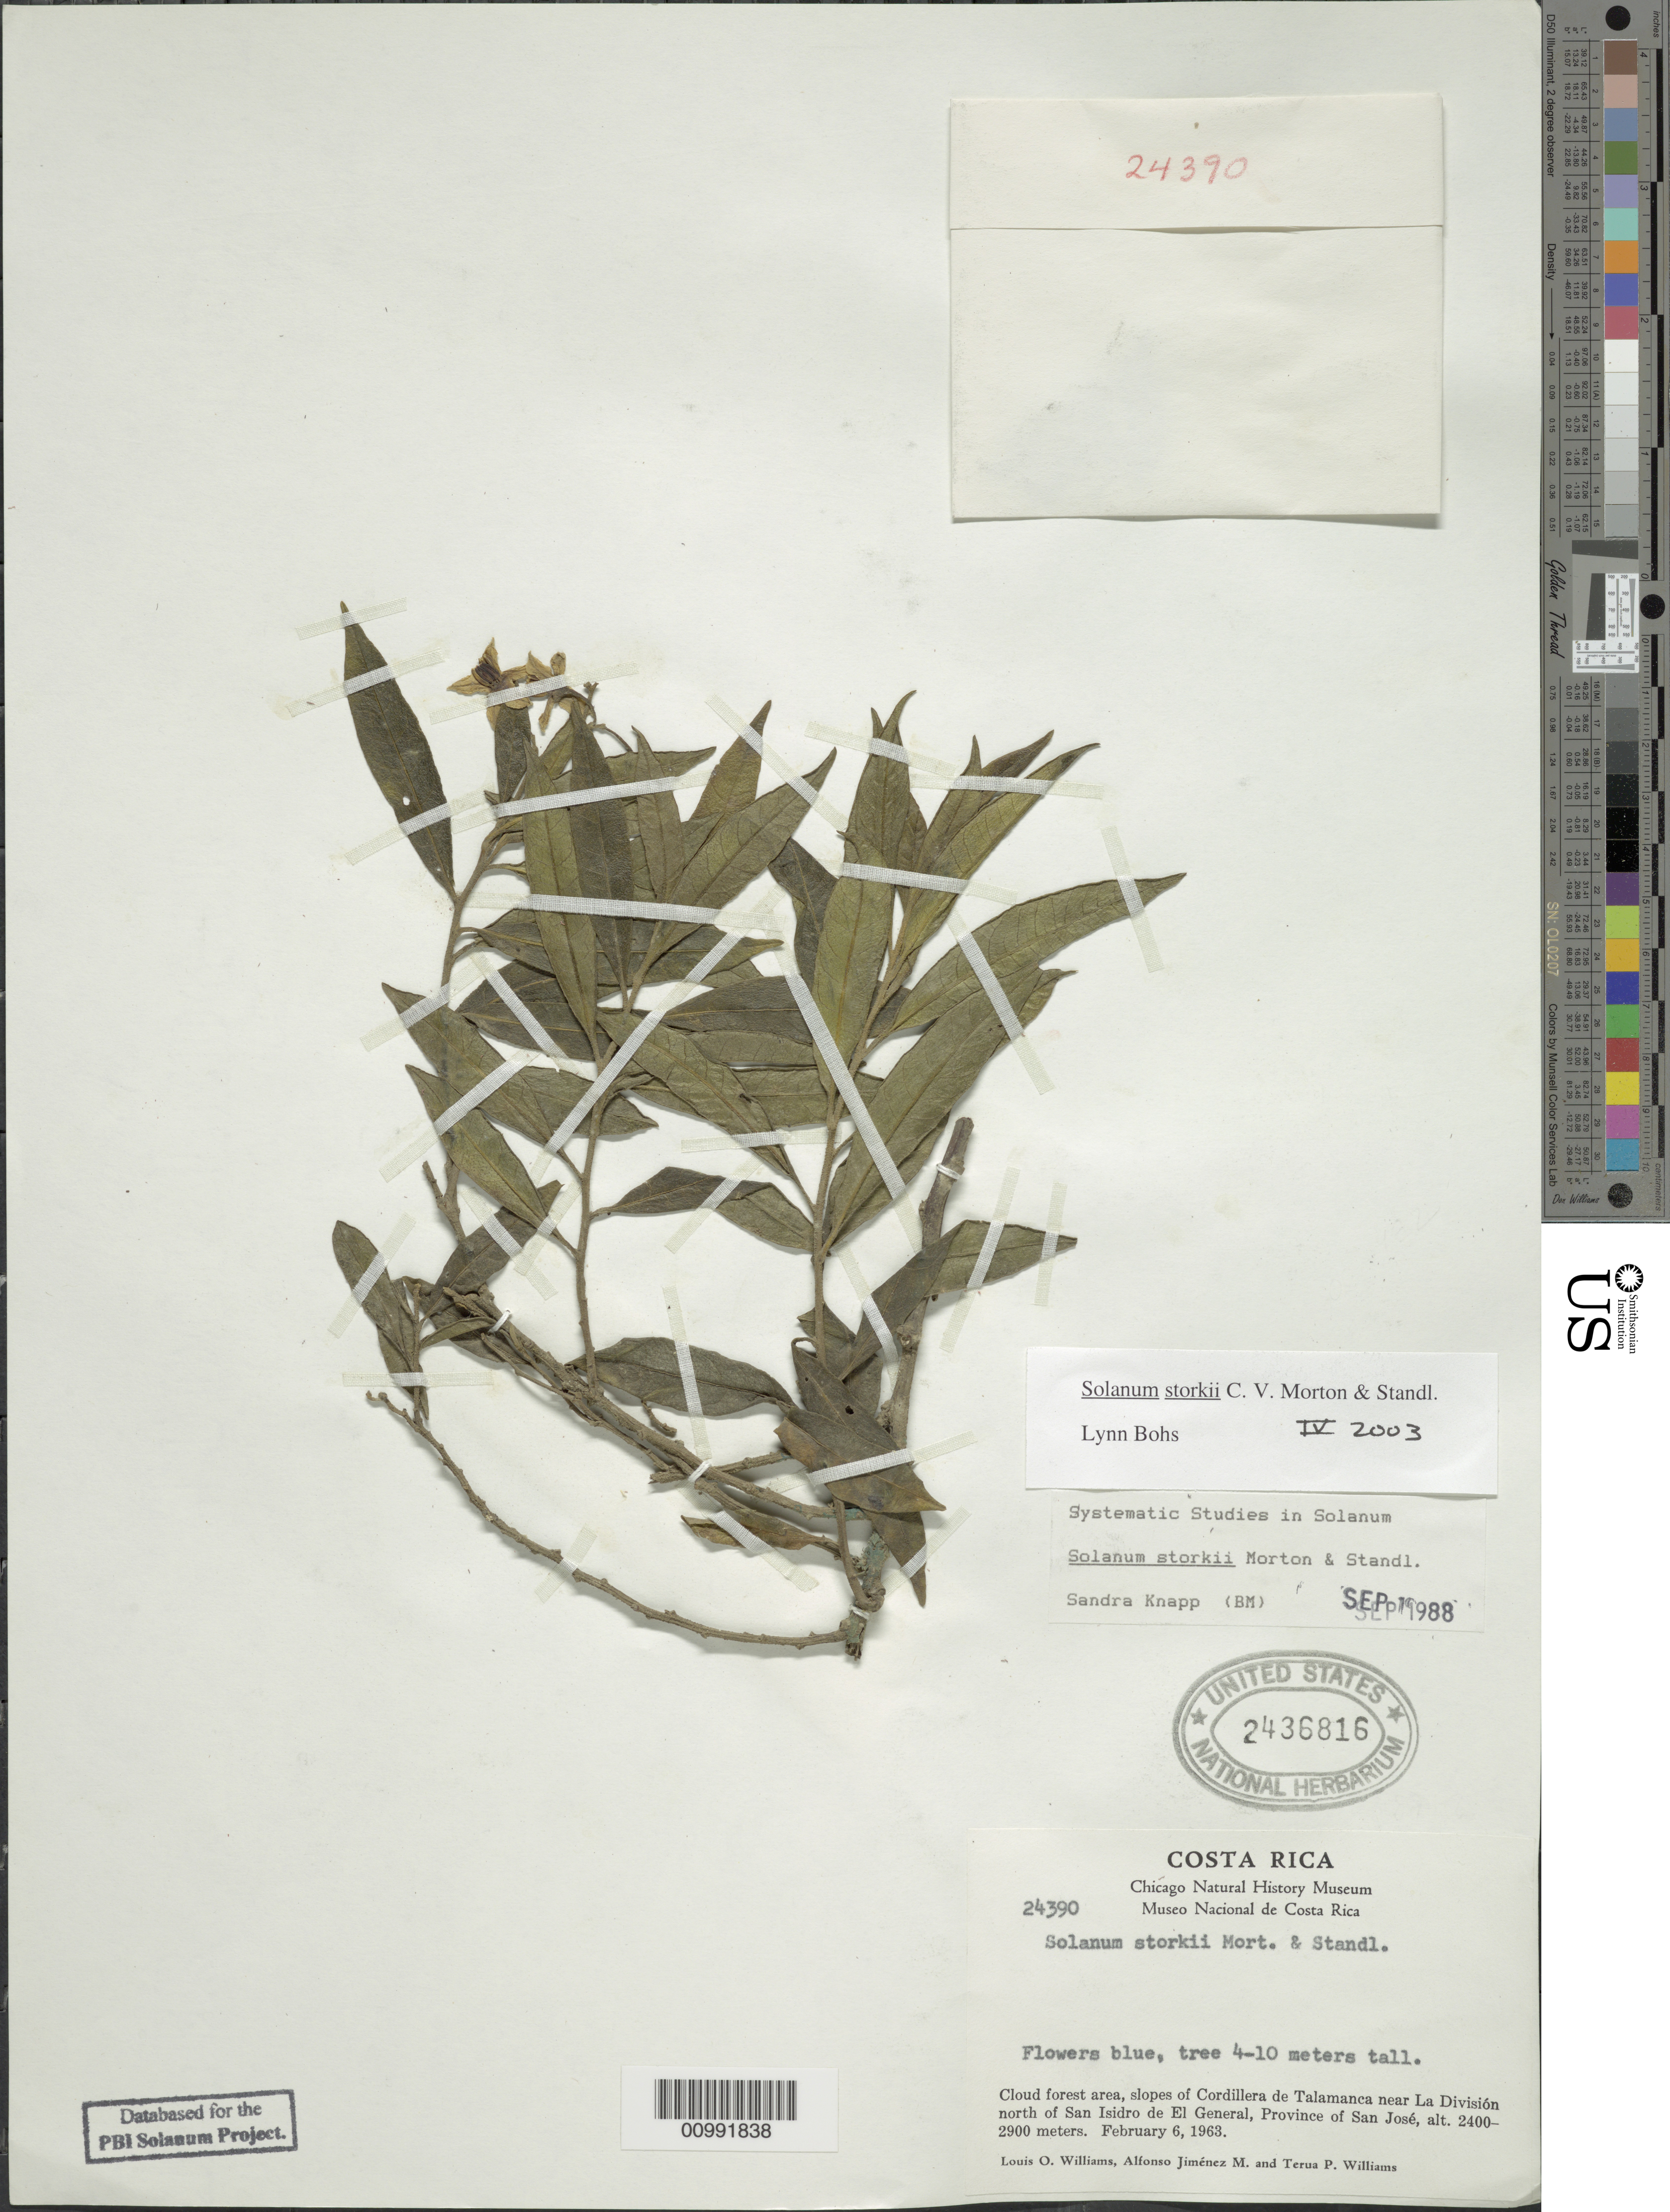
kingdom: Plantae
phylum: Tracheophyta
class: Magnoliopsida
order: Solanales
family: Solanaceae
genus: Solanum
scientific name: Solanum storkii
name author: C.V. Morton & Standl.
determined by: Bohs, L. A.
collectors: L. Williams, A. Jiménez M. & T. P. Williams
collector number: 24390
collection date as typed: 6 Feb 1963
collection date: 1963-02-06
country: Costa Rica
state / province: San José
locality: slopes of Cordillera de Talamanca near La División north of San Isidro de El General.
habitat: Cloud forest area.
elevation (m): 2400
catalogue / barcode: US 2436816